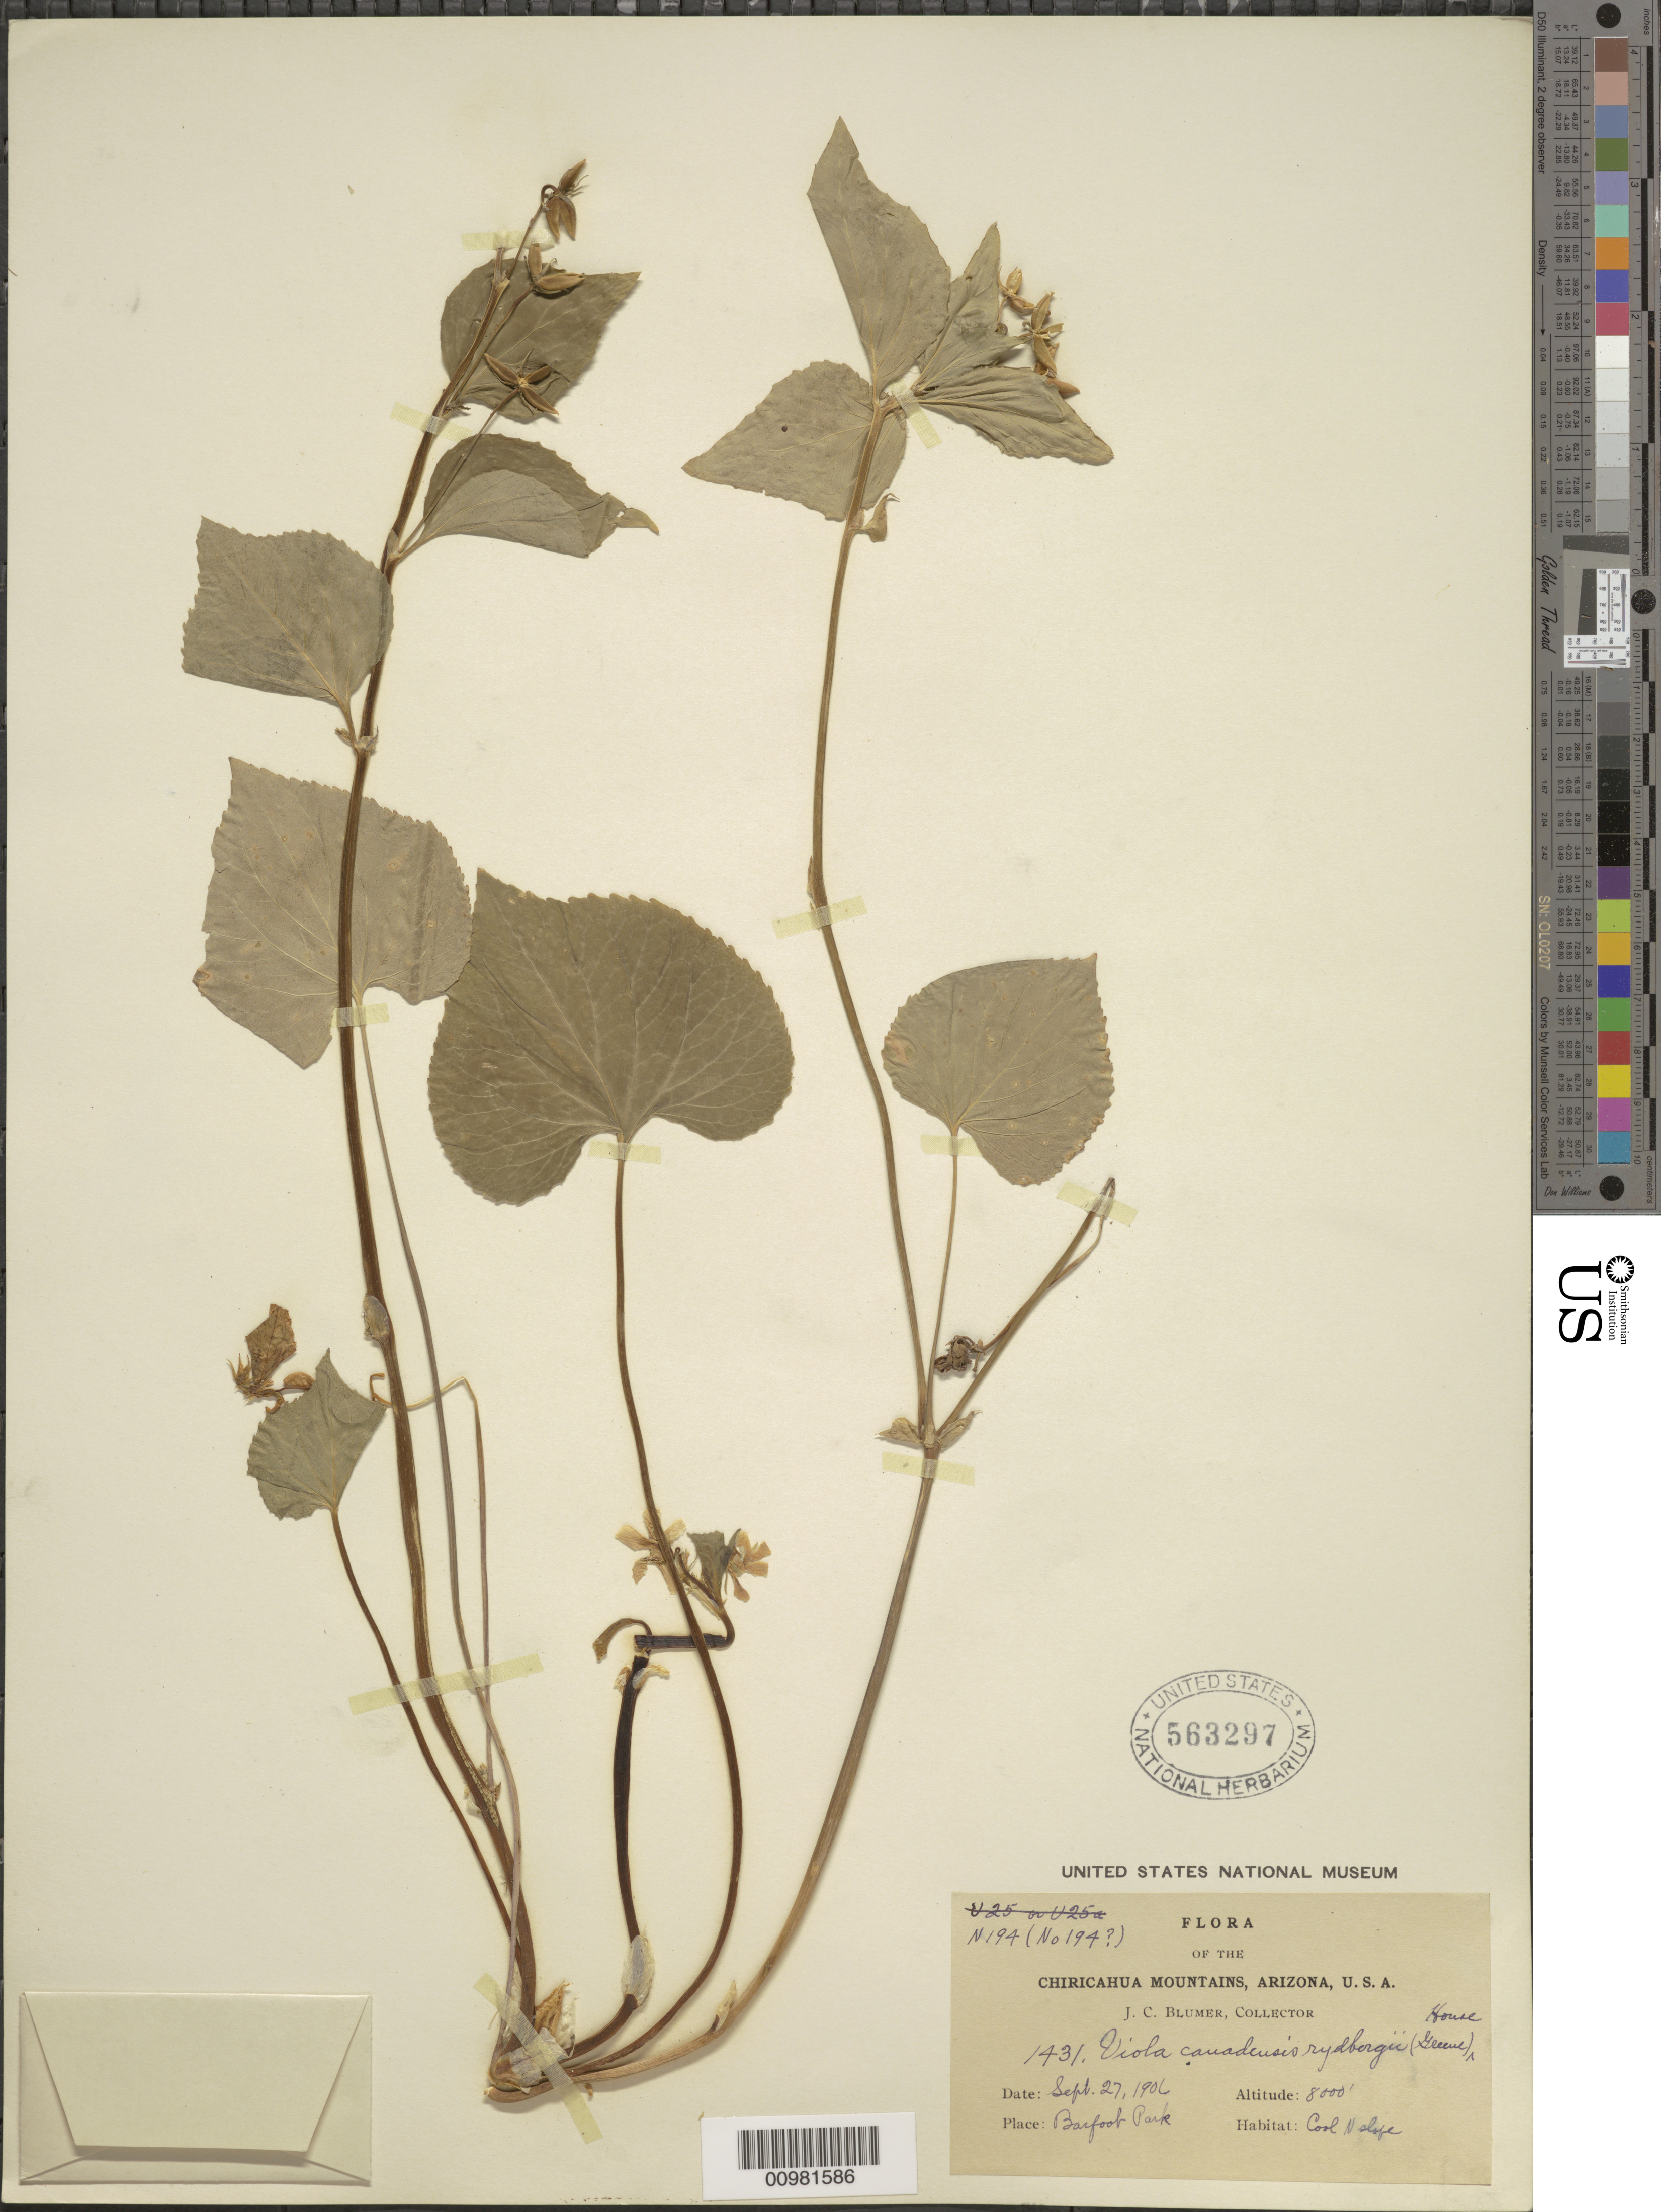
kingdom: Plantae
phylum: Tracheophyta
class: Magnoliopsida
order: Malpighiales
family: Violaceae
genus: Viola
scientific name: Viola canadensis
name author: L.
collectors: J. C. Blumer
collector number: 1431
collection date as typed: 27 Sep 1906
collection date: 1906-09-27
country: United States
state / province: Arizona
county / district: Cochise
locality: Chiricahua Mts, Barfoot Park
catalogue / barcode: US 563297